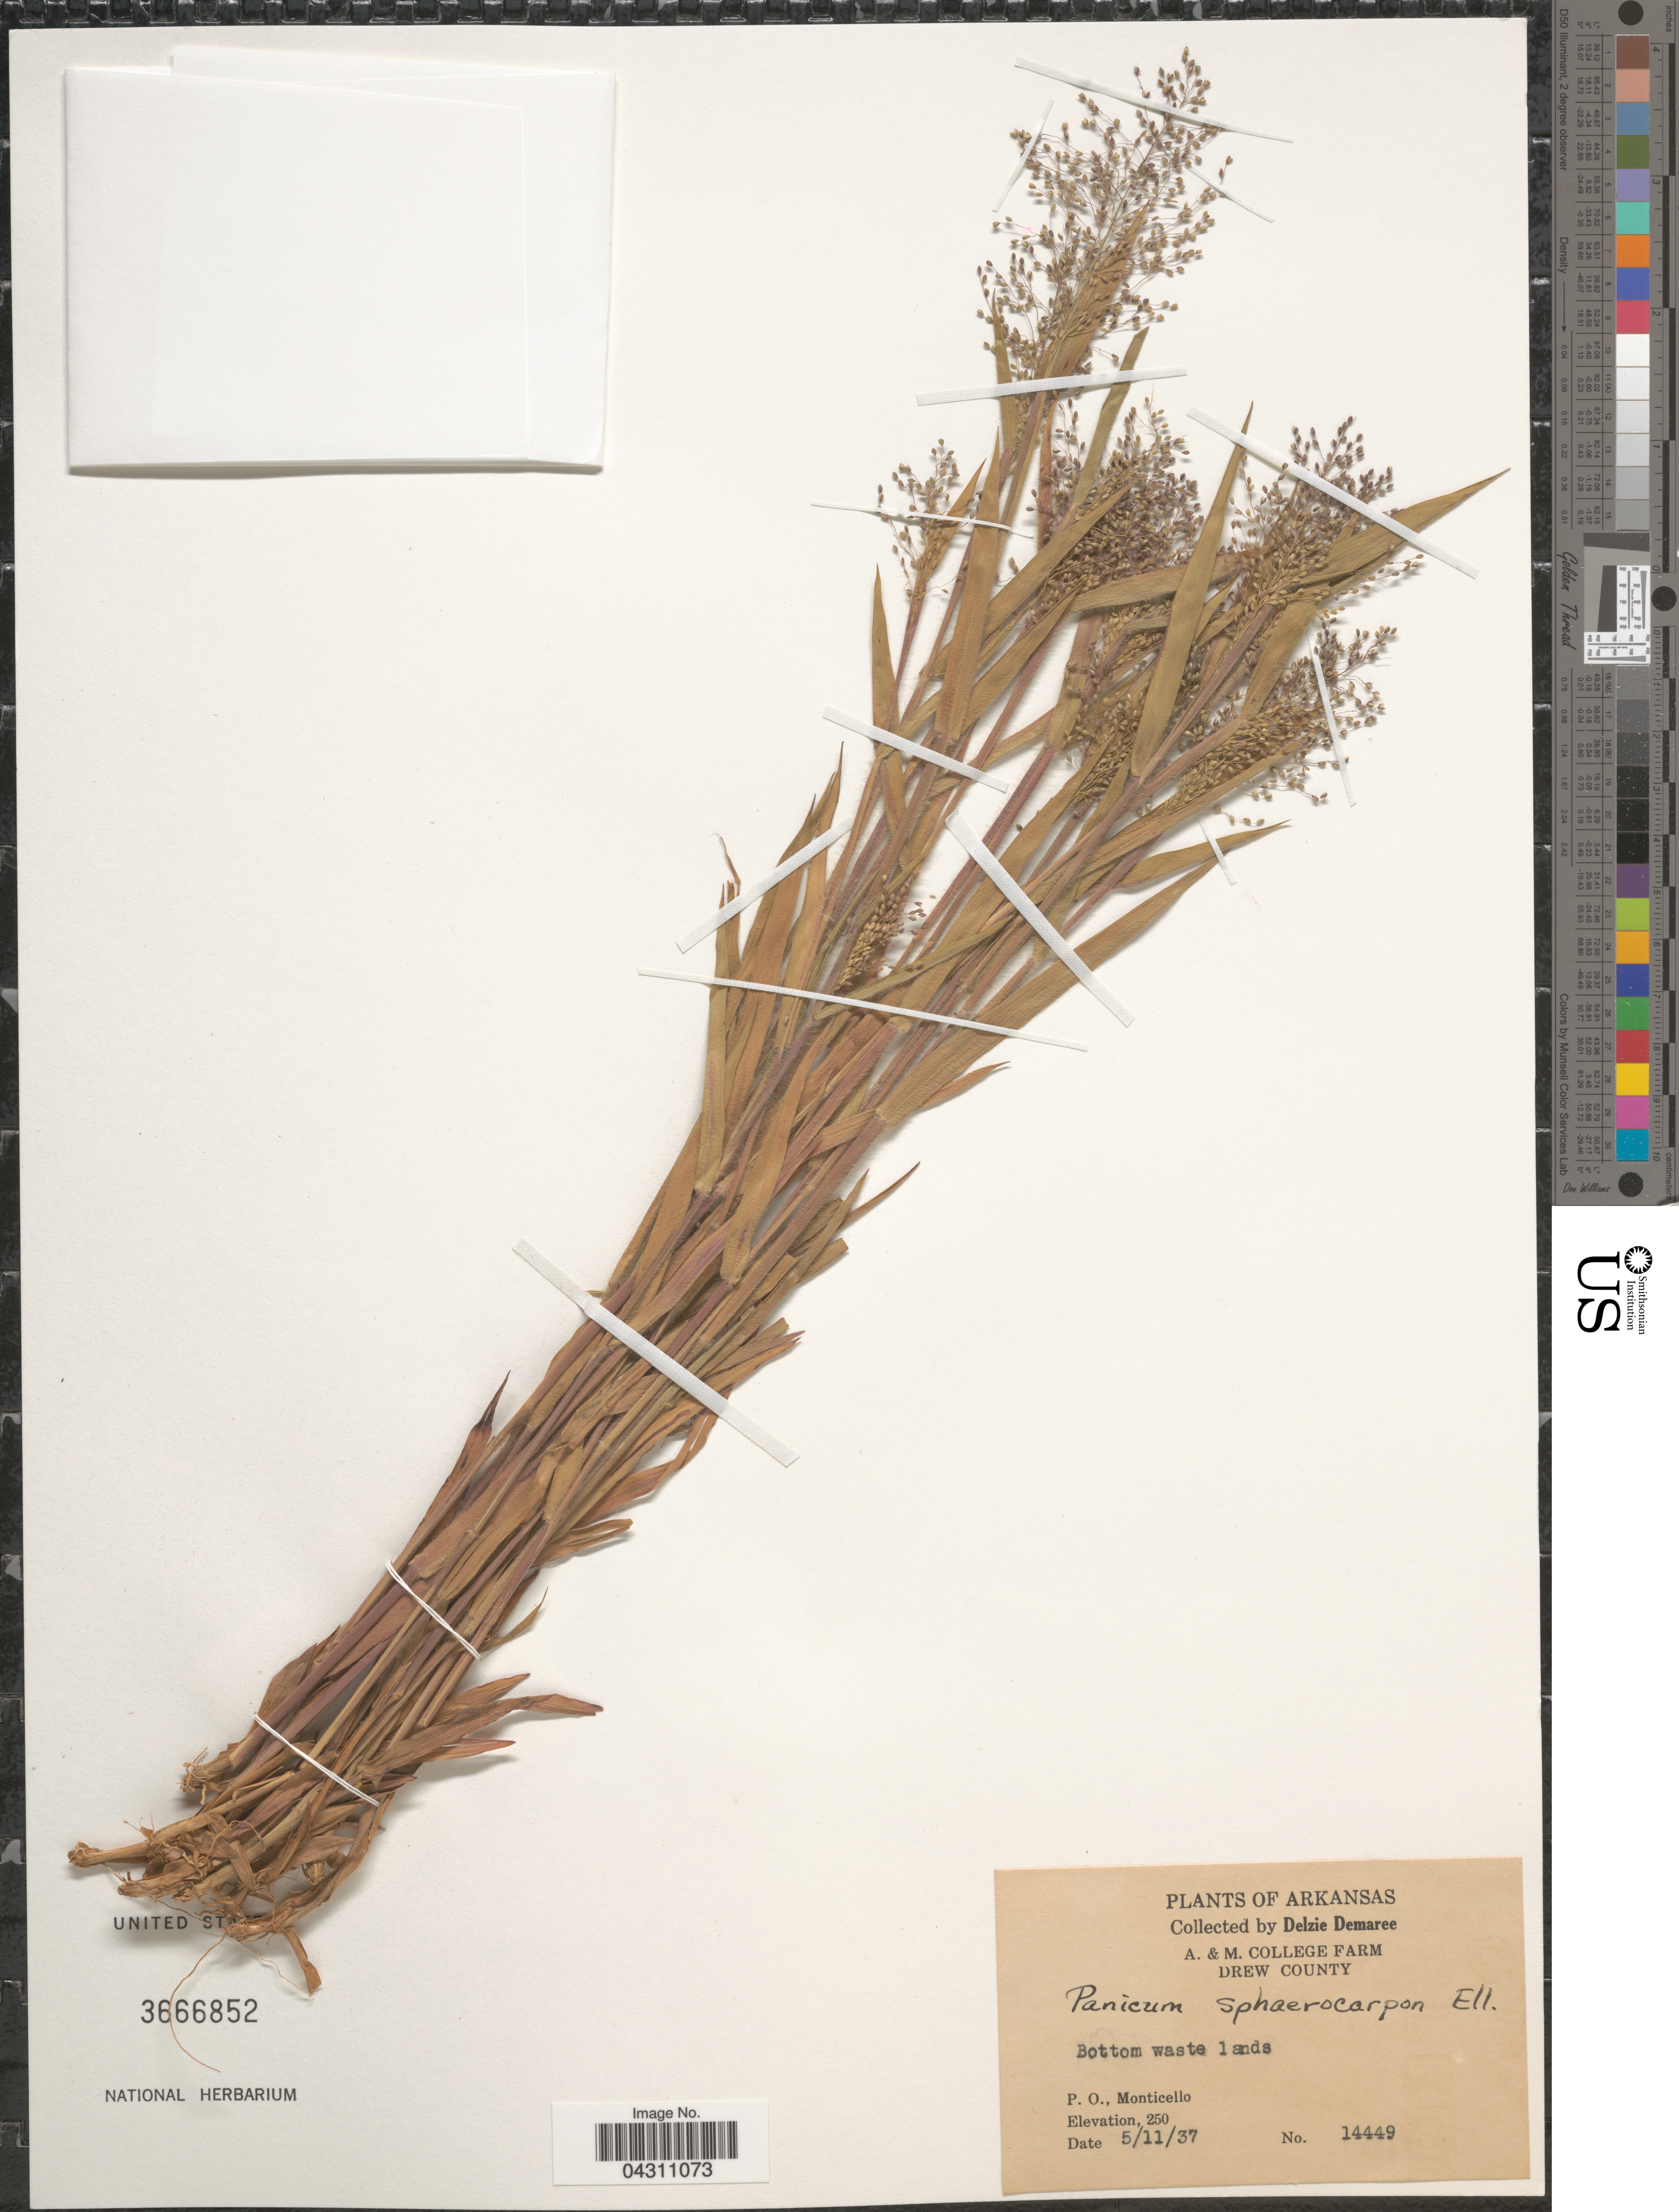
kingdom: Plantae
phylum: Tracheophyta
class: Liliopsida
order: Poales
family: Poaceae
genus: Dichanthelium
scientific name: Dichanthelium sphaerocarpon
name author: (Elliott) Gould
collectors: D. Demaree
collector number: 14449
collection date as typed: Transcribed d/m/y: 11/5/37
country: United States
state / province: Arkansas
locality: A. & M. College Farm Drew County. Bottom waste lands. P. O., Monticello.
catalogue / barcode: US 3666852